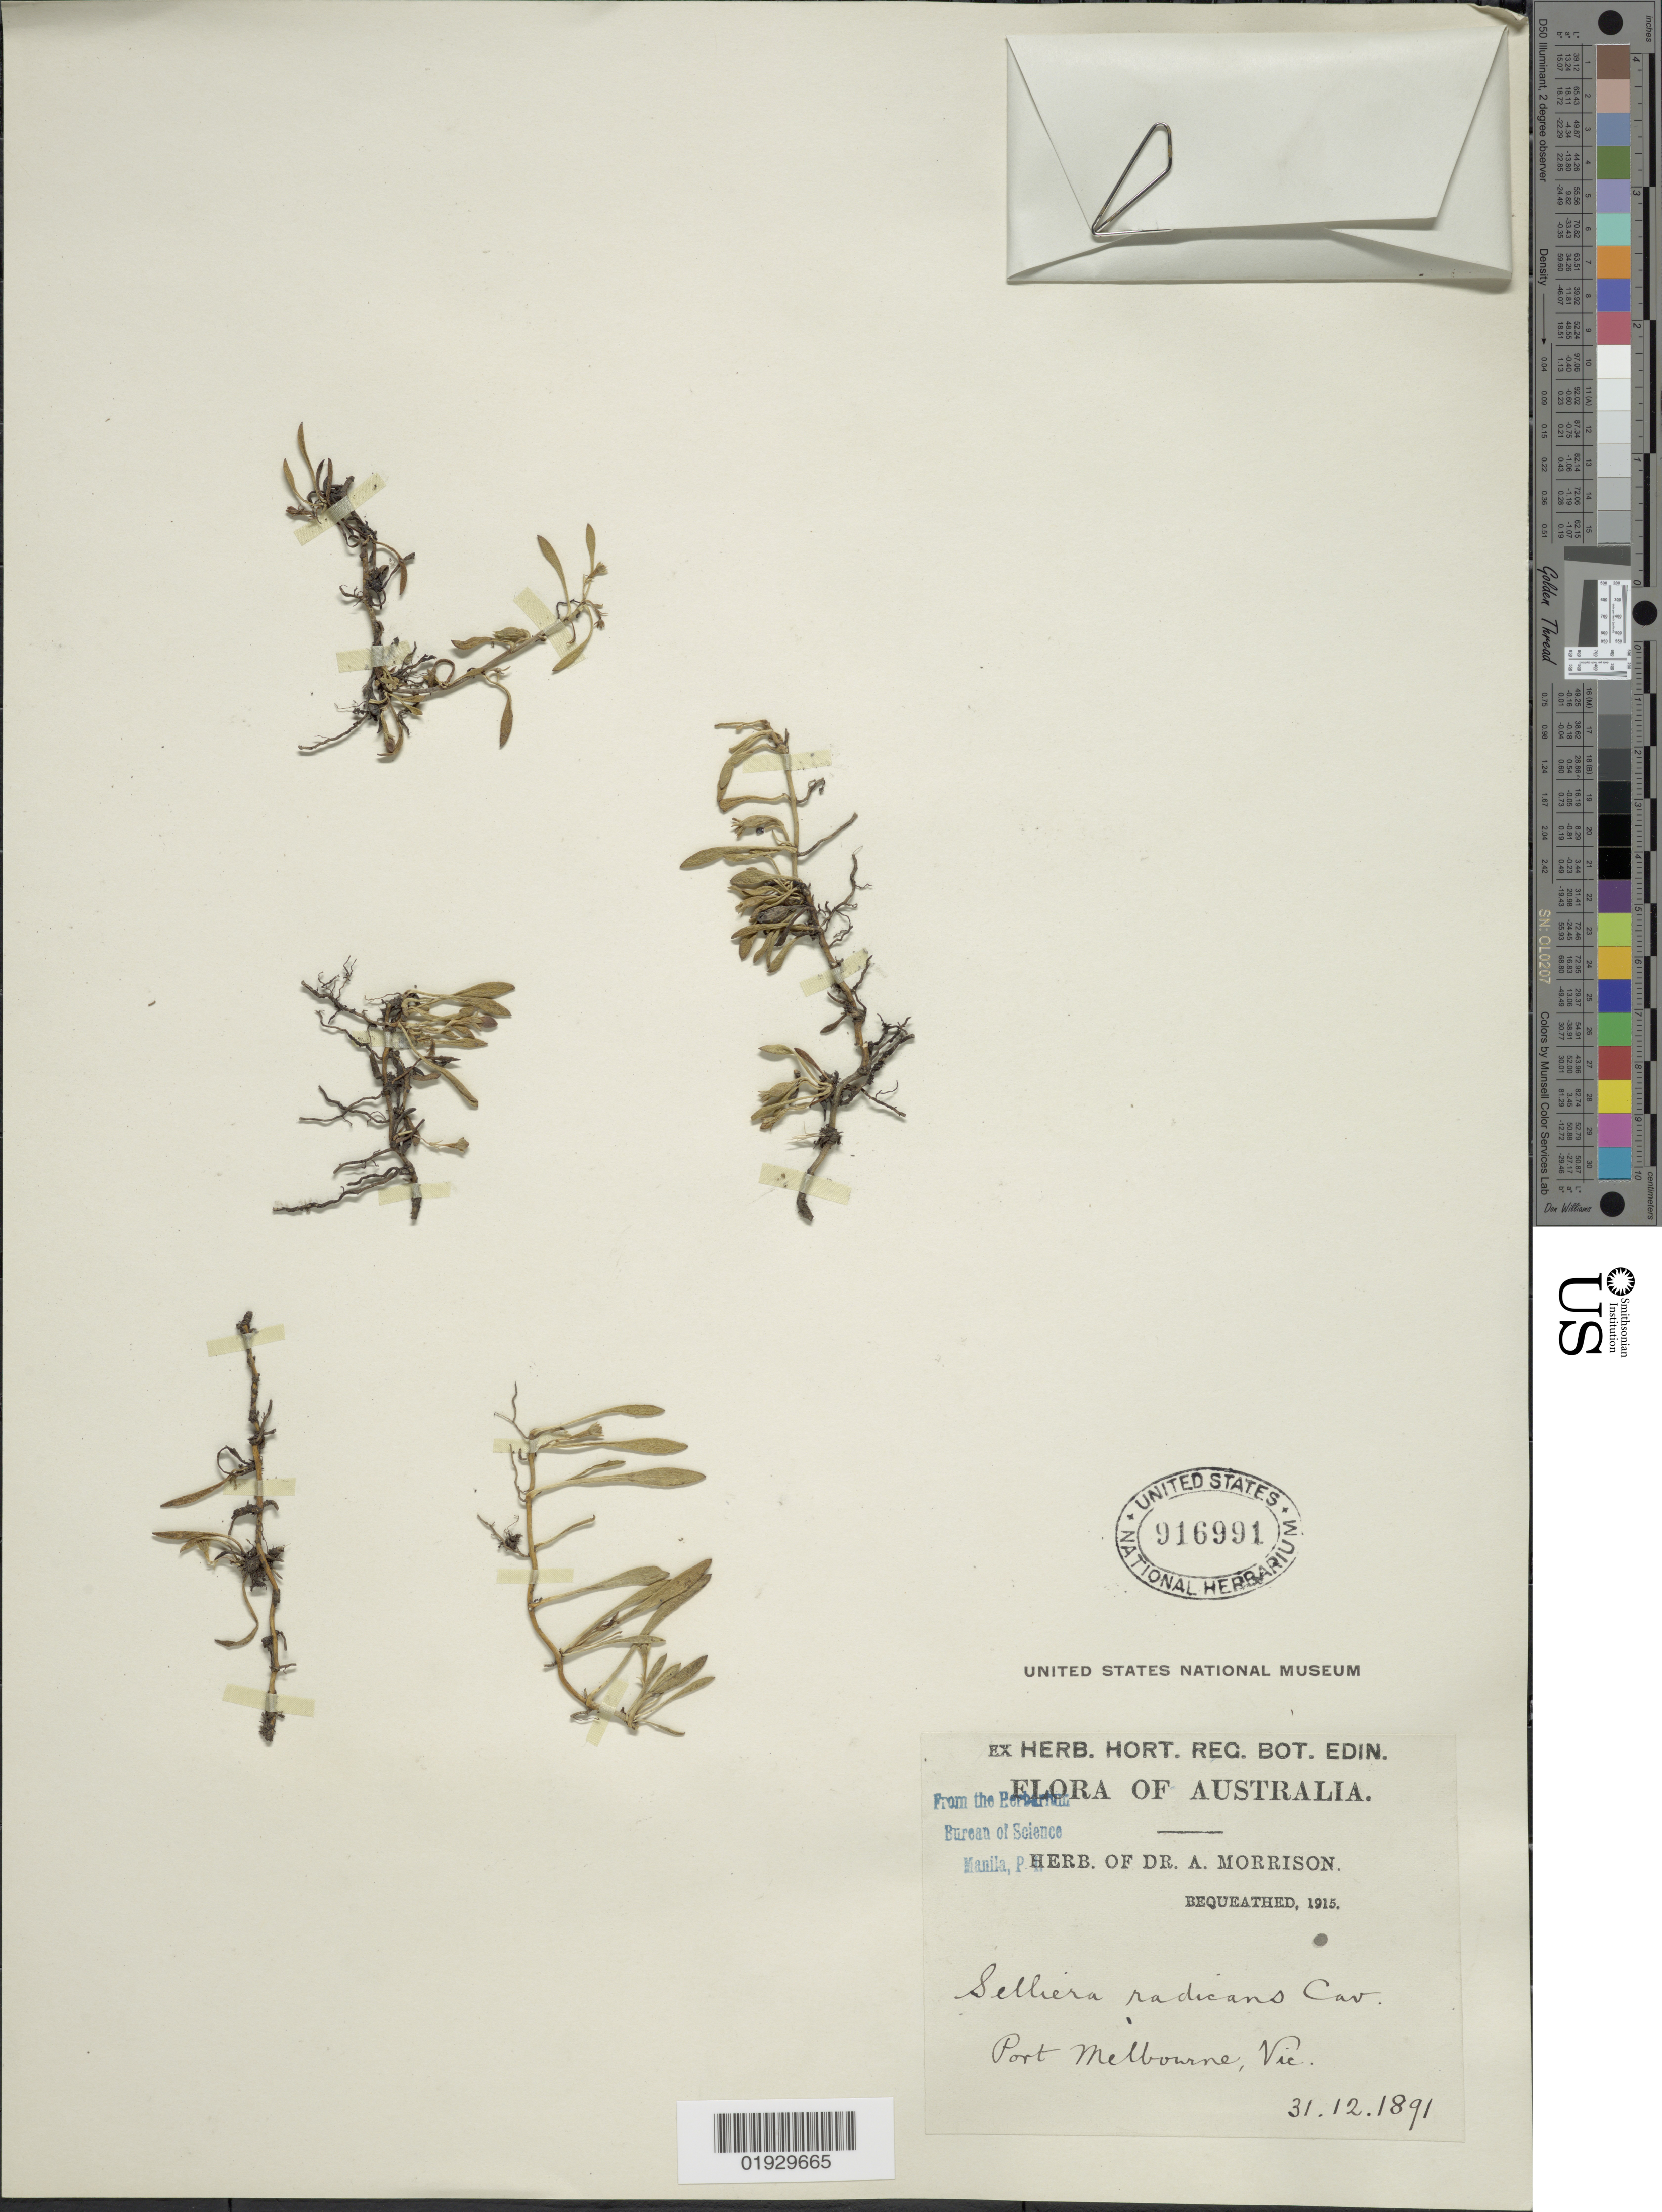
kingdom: Plantae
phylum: Tracheophyta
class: Magnoliopsida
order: Asterales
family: Goodeniaceae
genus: Selliera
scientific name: Selliera radicans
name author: Cav.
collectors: A. Morrison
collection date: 1891-12-31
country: Australia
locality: Port Melbourne, Vic.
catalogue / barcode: US 916991